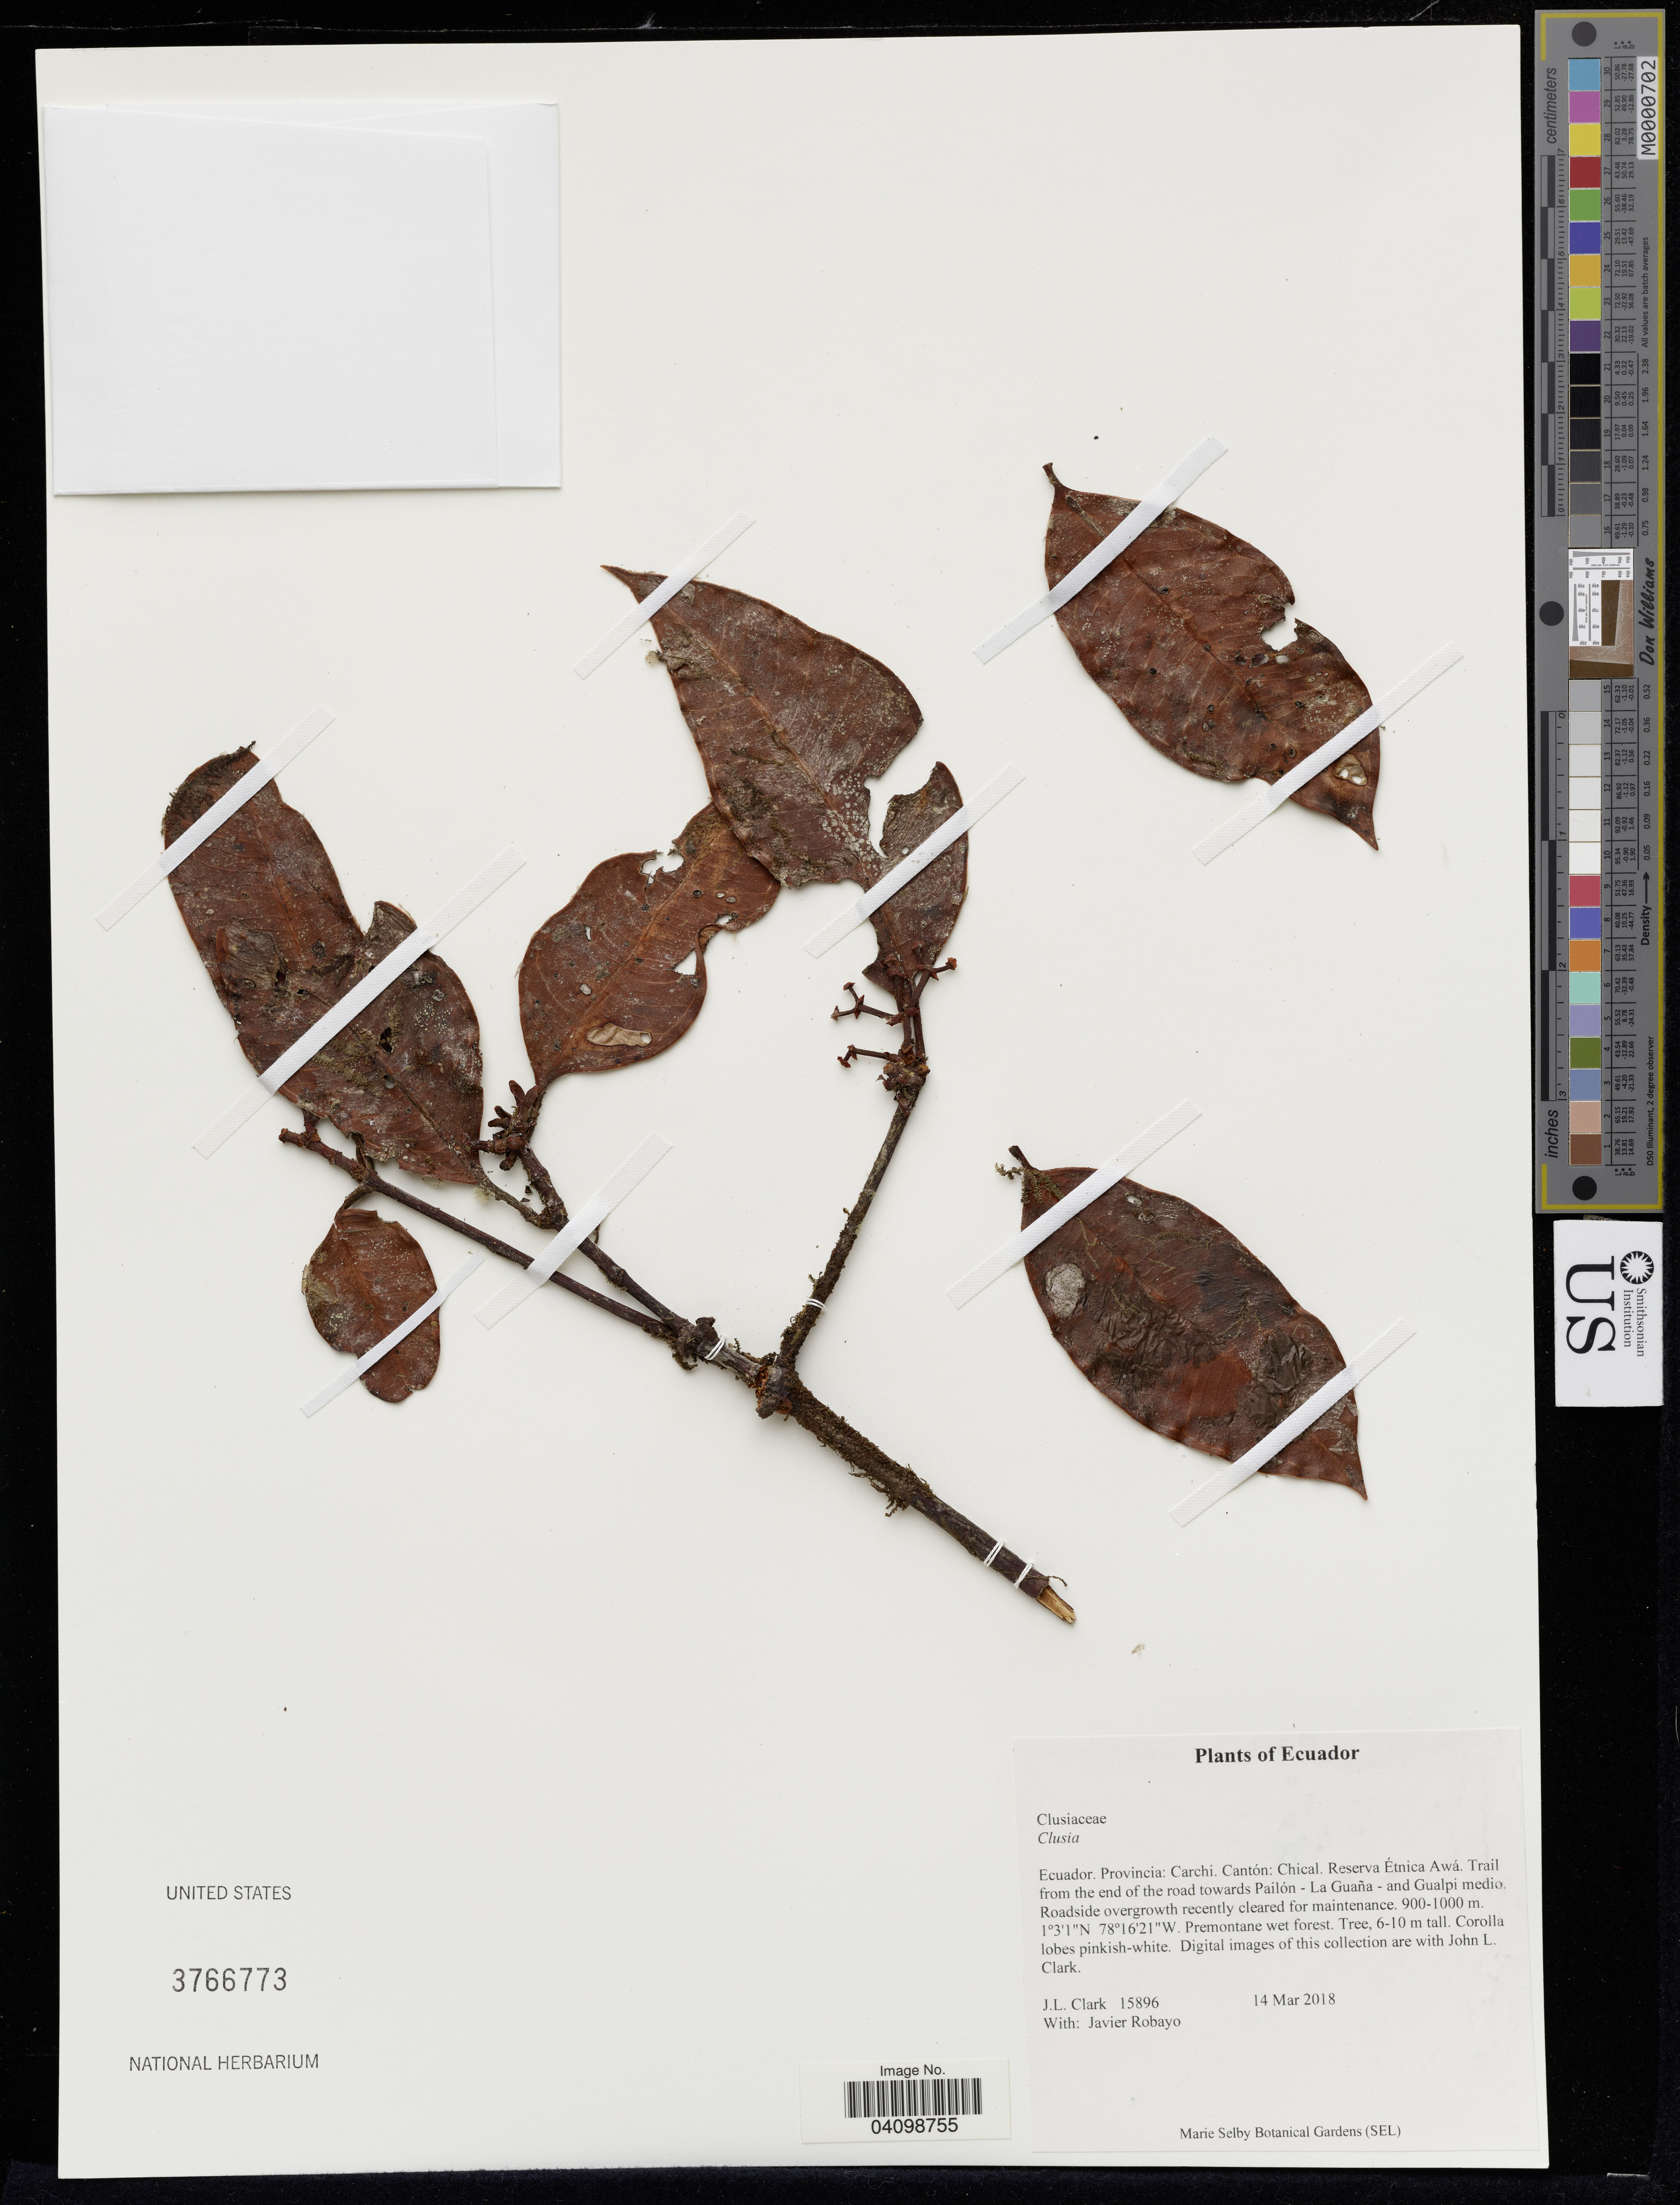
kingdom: Plantae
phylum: Tracheophyta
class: Magnoliopsida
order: Malpighiales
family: Clusiaceae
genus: Clusia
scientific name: Clusia sp.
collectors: J. Clark & J. Robayo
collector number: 15896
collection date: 2018-03-14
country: Ecuador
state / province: Carchi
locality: Cantón: Chical. Reserva Étnica Awá. Trail from the end of the road towards Pailón - La Guaña - and Gualpi medio.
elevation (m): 900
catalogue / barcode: US 3766773